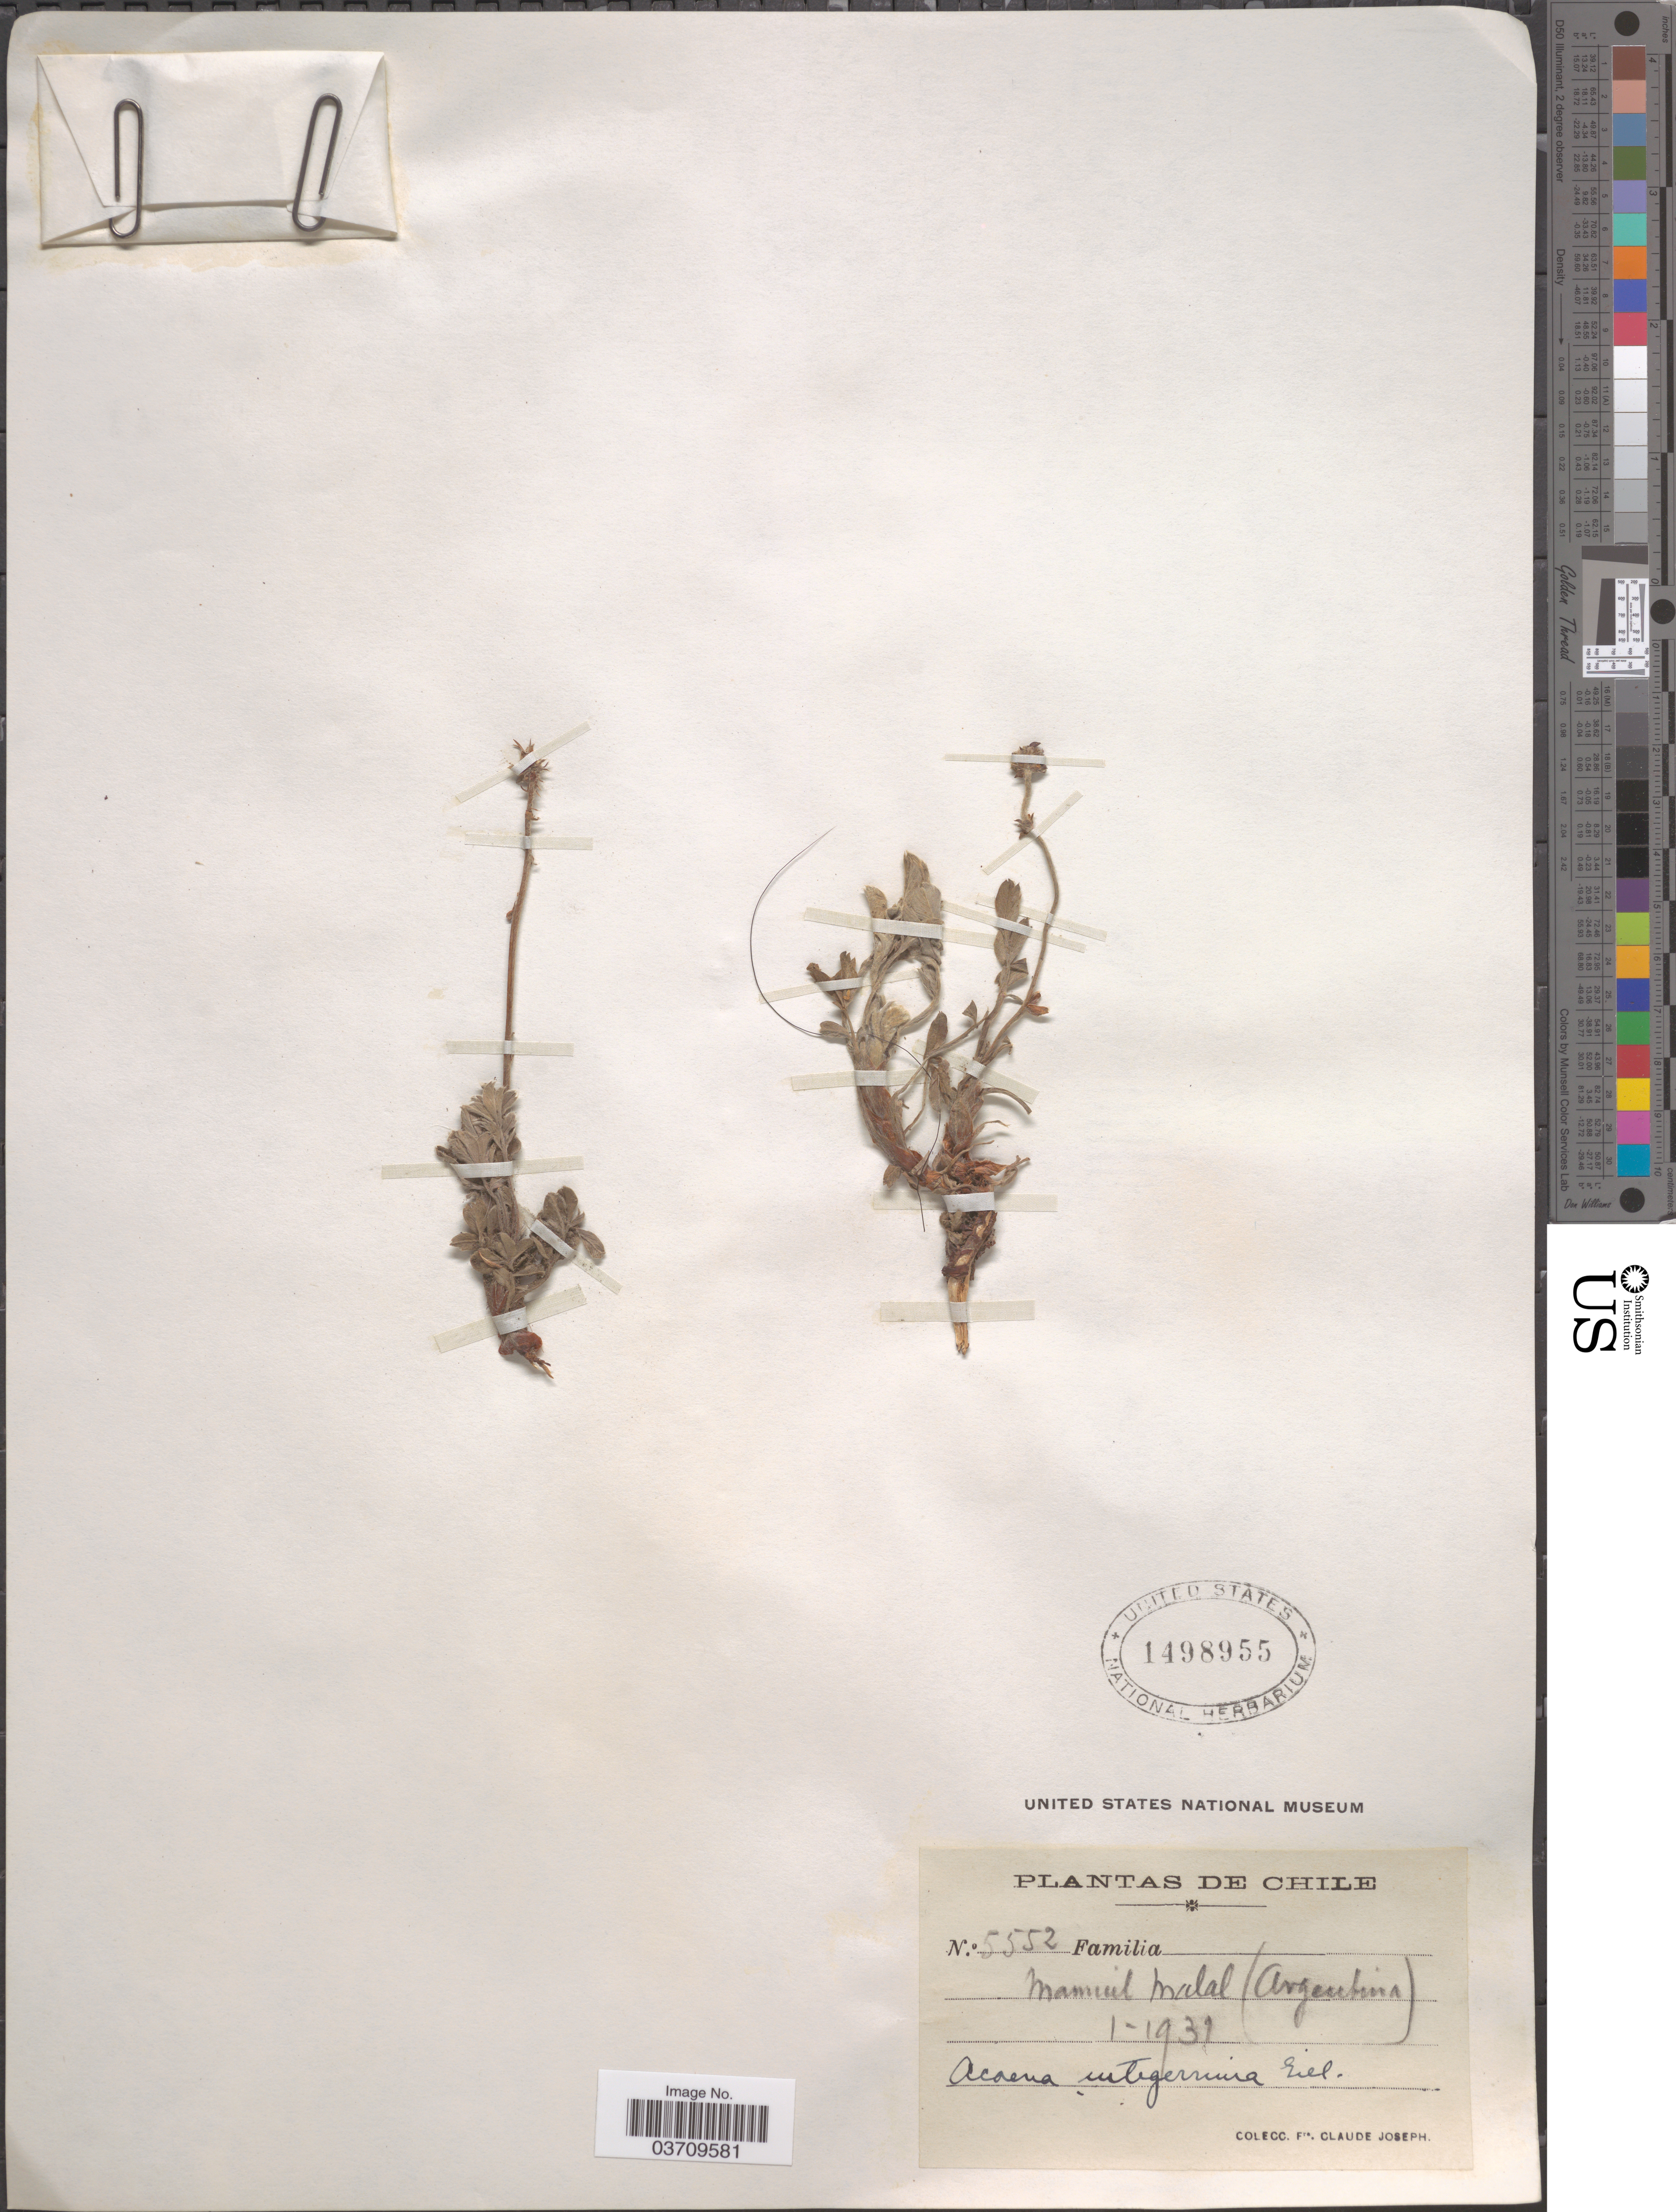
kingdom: Plantae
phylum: Tracheophyta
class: Magnoliopsida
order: Rosales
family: Rosaceae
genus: Acaena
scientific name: Acaena integerrima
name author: Gillies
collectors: Bro. Claude-Joseph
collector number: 5552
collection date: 1931-01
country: Chile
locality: Mamuil Malal (Argentina).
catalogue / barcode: US 1498955